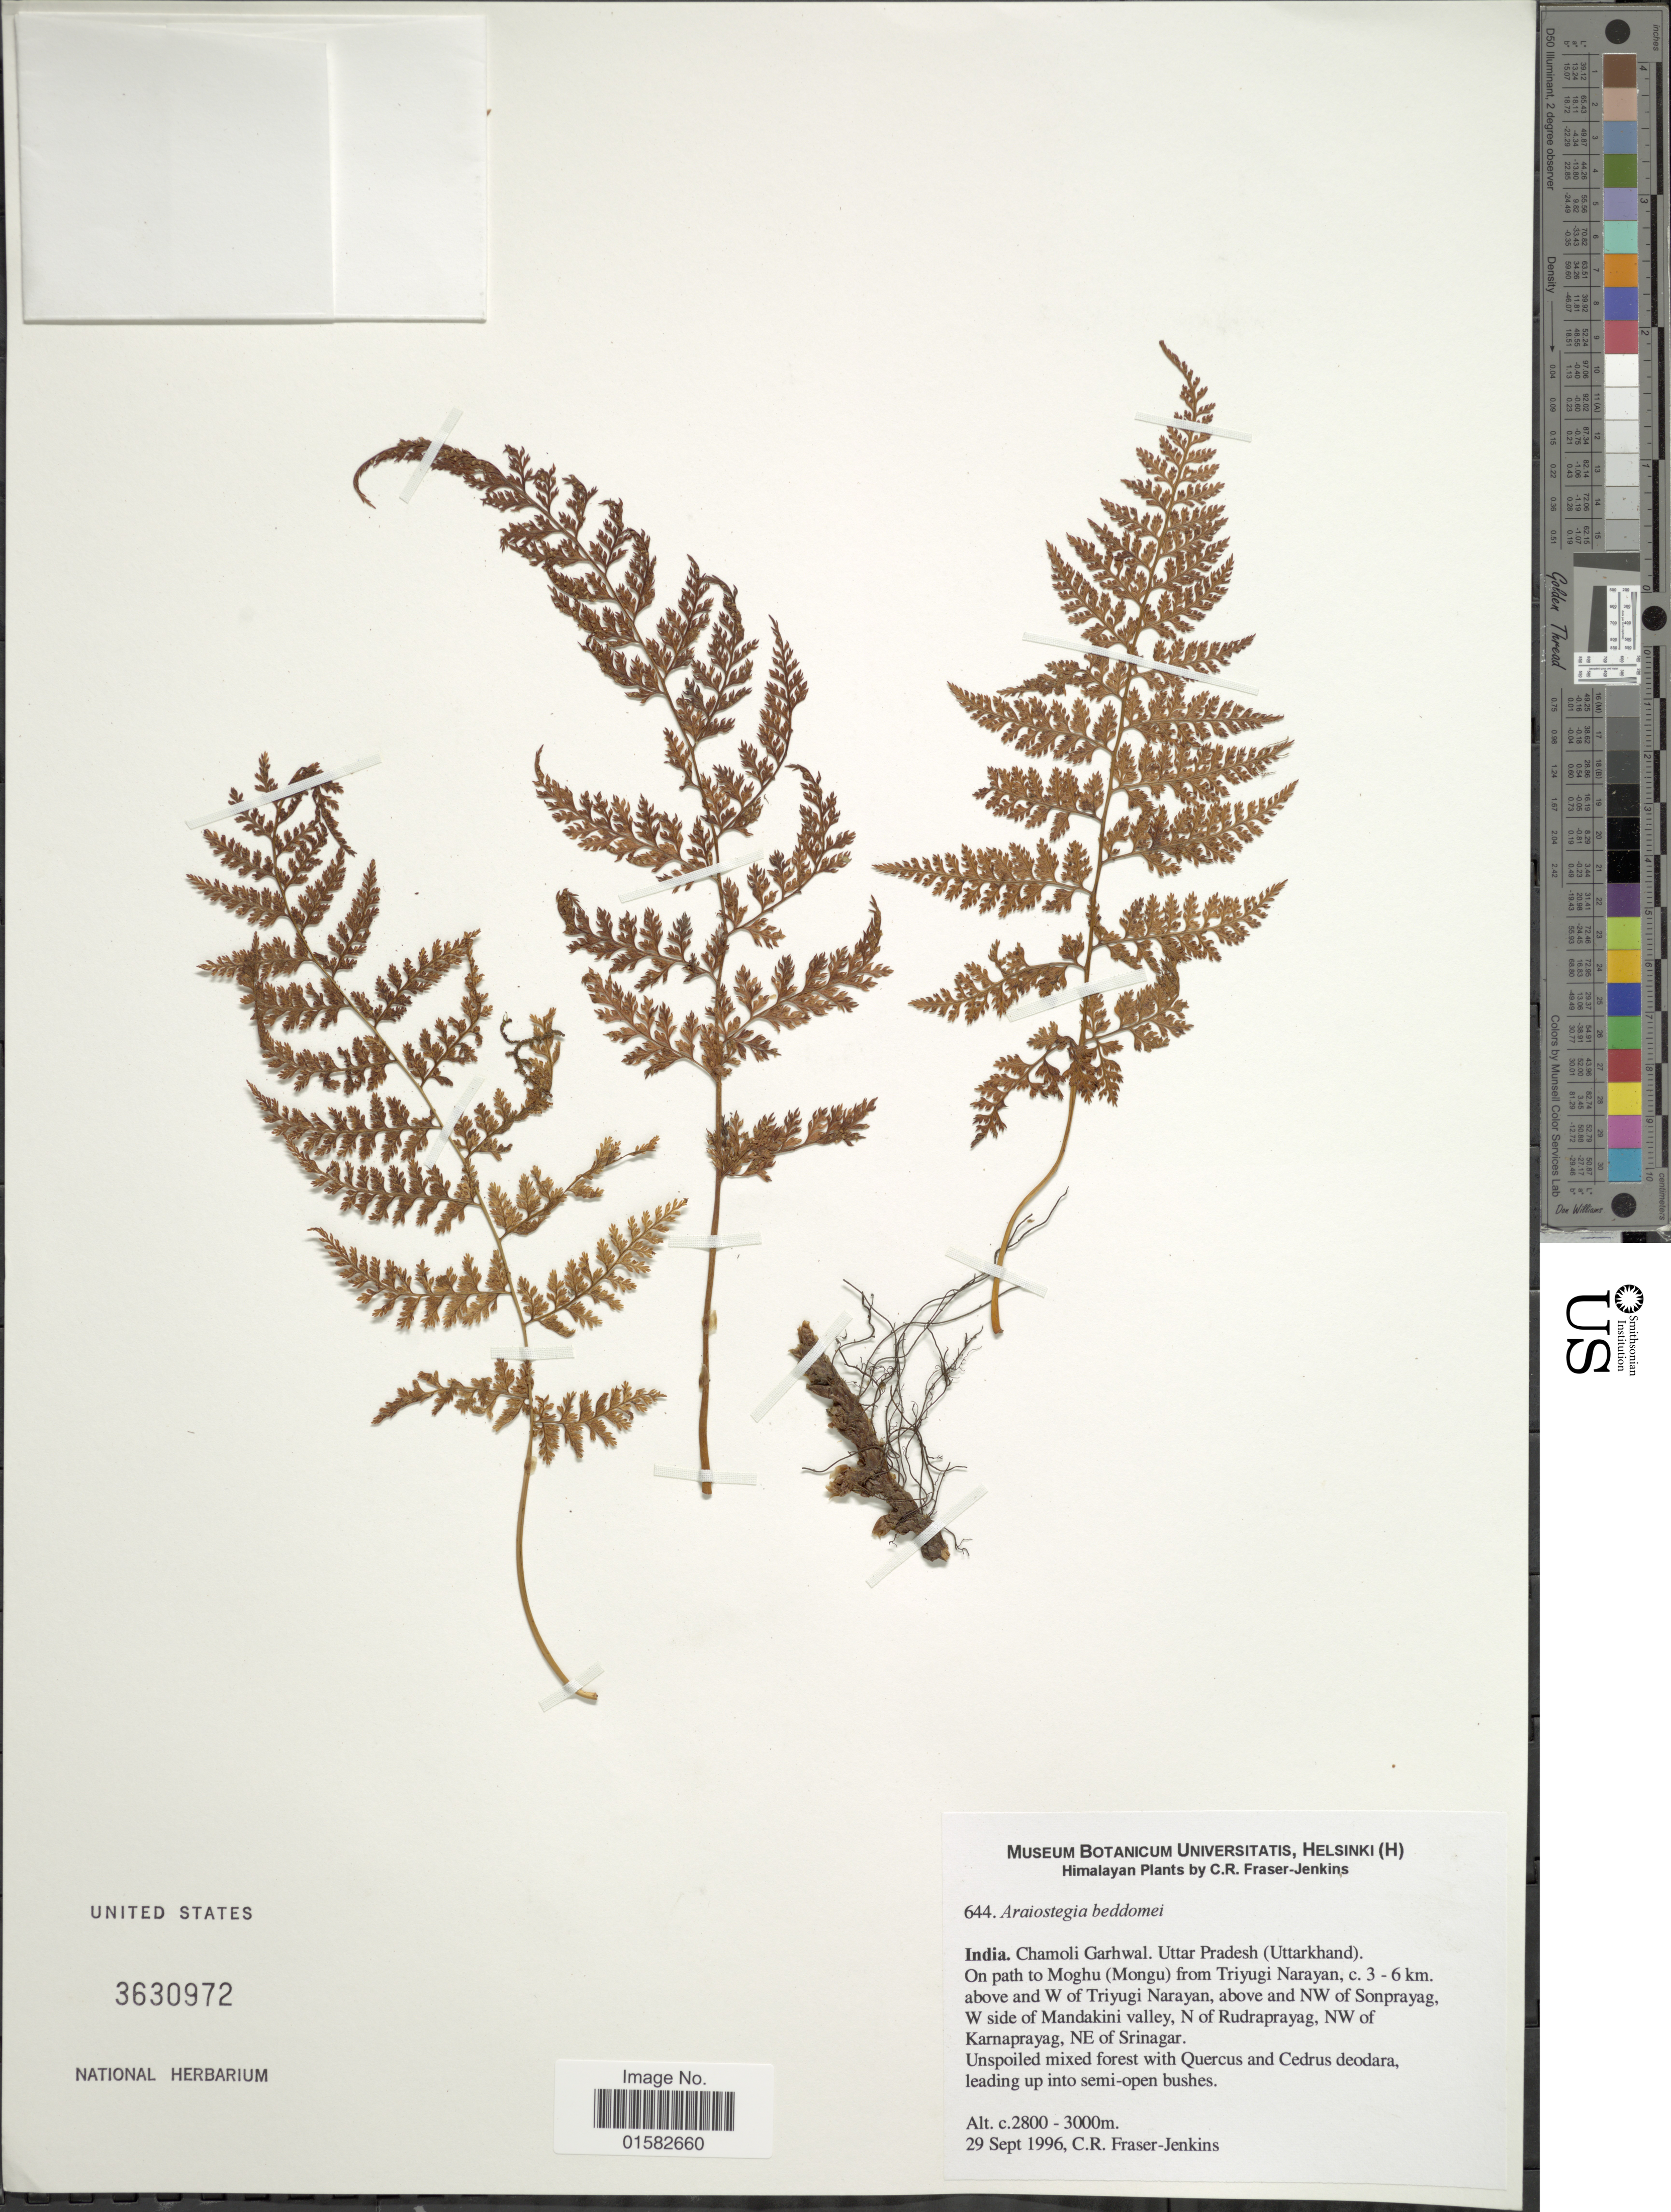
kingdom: Plantae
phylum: Tracheophyta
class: Polypodiopsida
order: Polypodiales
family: Davalliaceae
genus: Davallia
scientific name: Davallia beddomei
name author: C. Hope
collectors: C. R. Fraser-Jenkins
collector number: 644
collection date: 1996-09-29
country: India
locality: Chamoli Garhwal. Uttar Pradesh (Uttarkhand). On path to Moghu (Mongu) from Triyugi Narayan, c 3-6 km above and W of Triyugi Narayan, above and NW of Sonprayag, W side of Mandakini valley, N of Rudraprayag, NW of Karanaprayag , NE of Srinagar.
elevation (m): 2800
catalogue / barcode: US 36309872